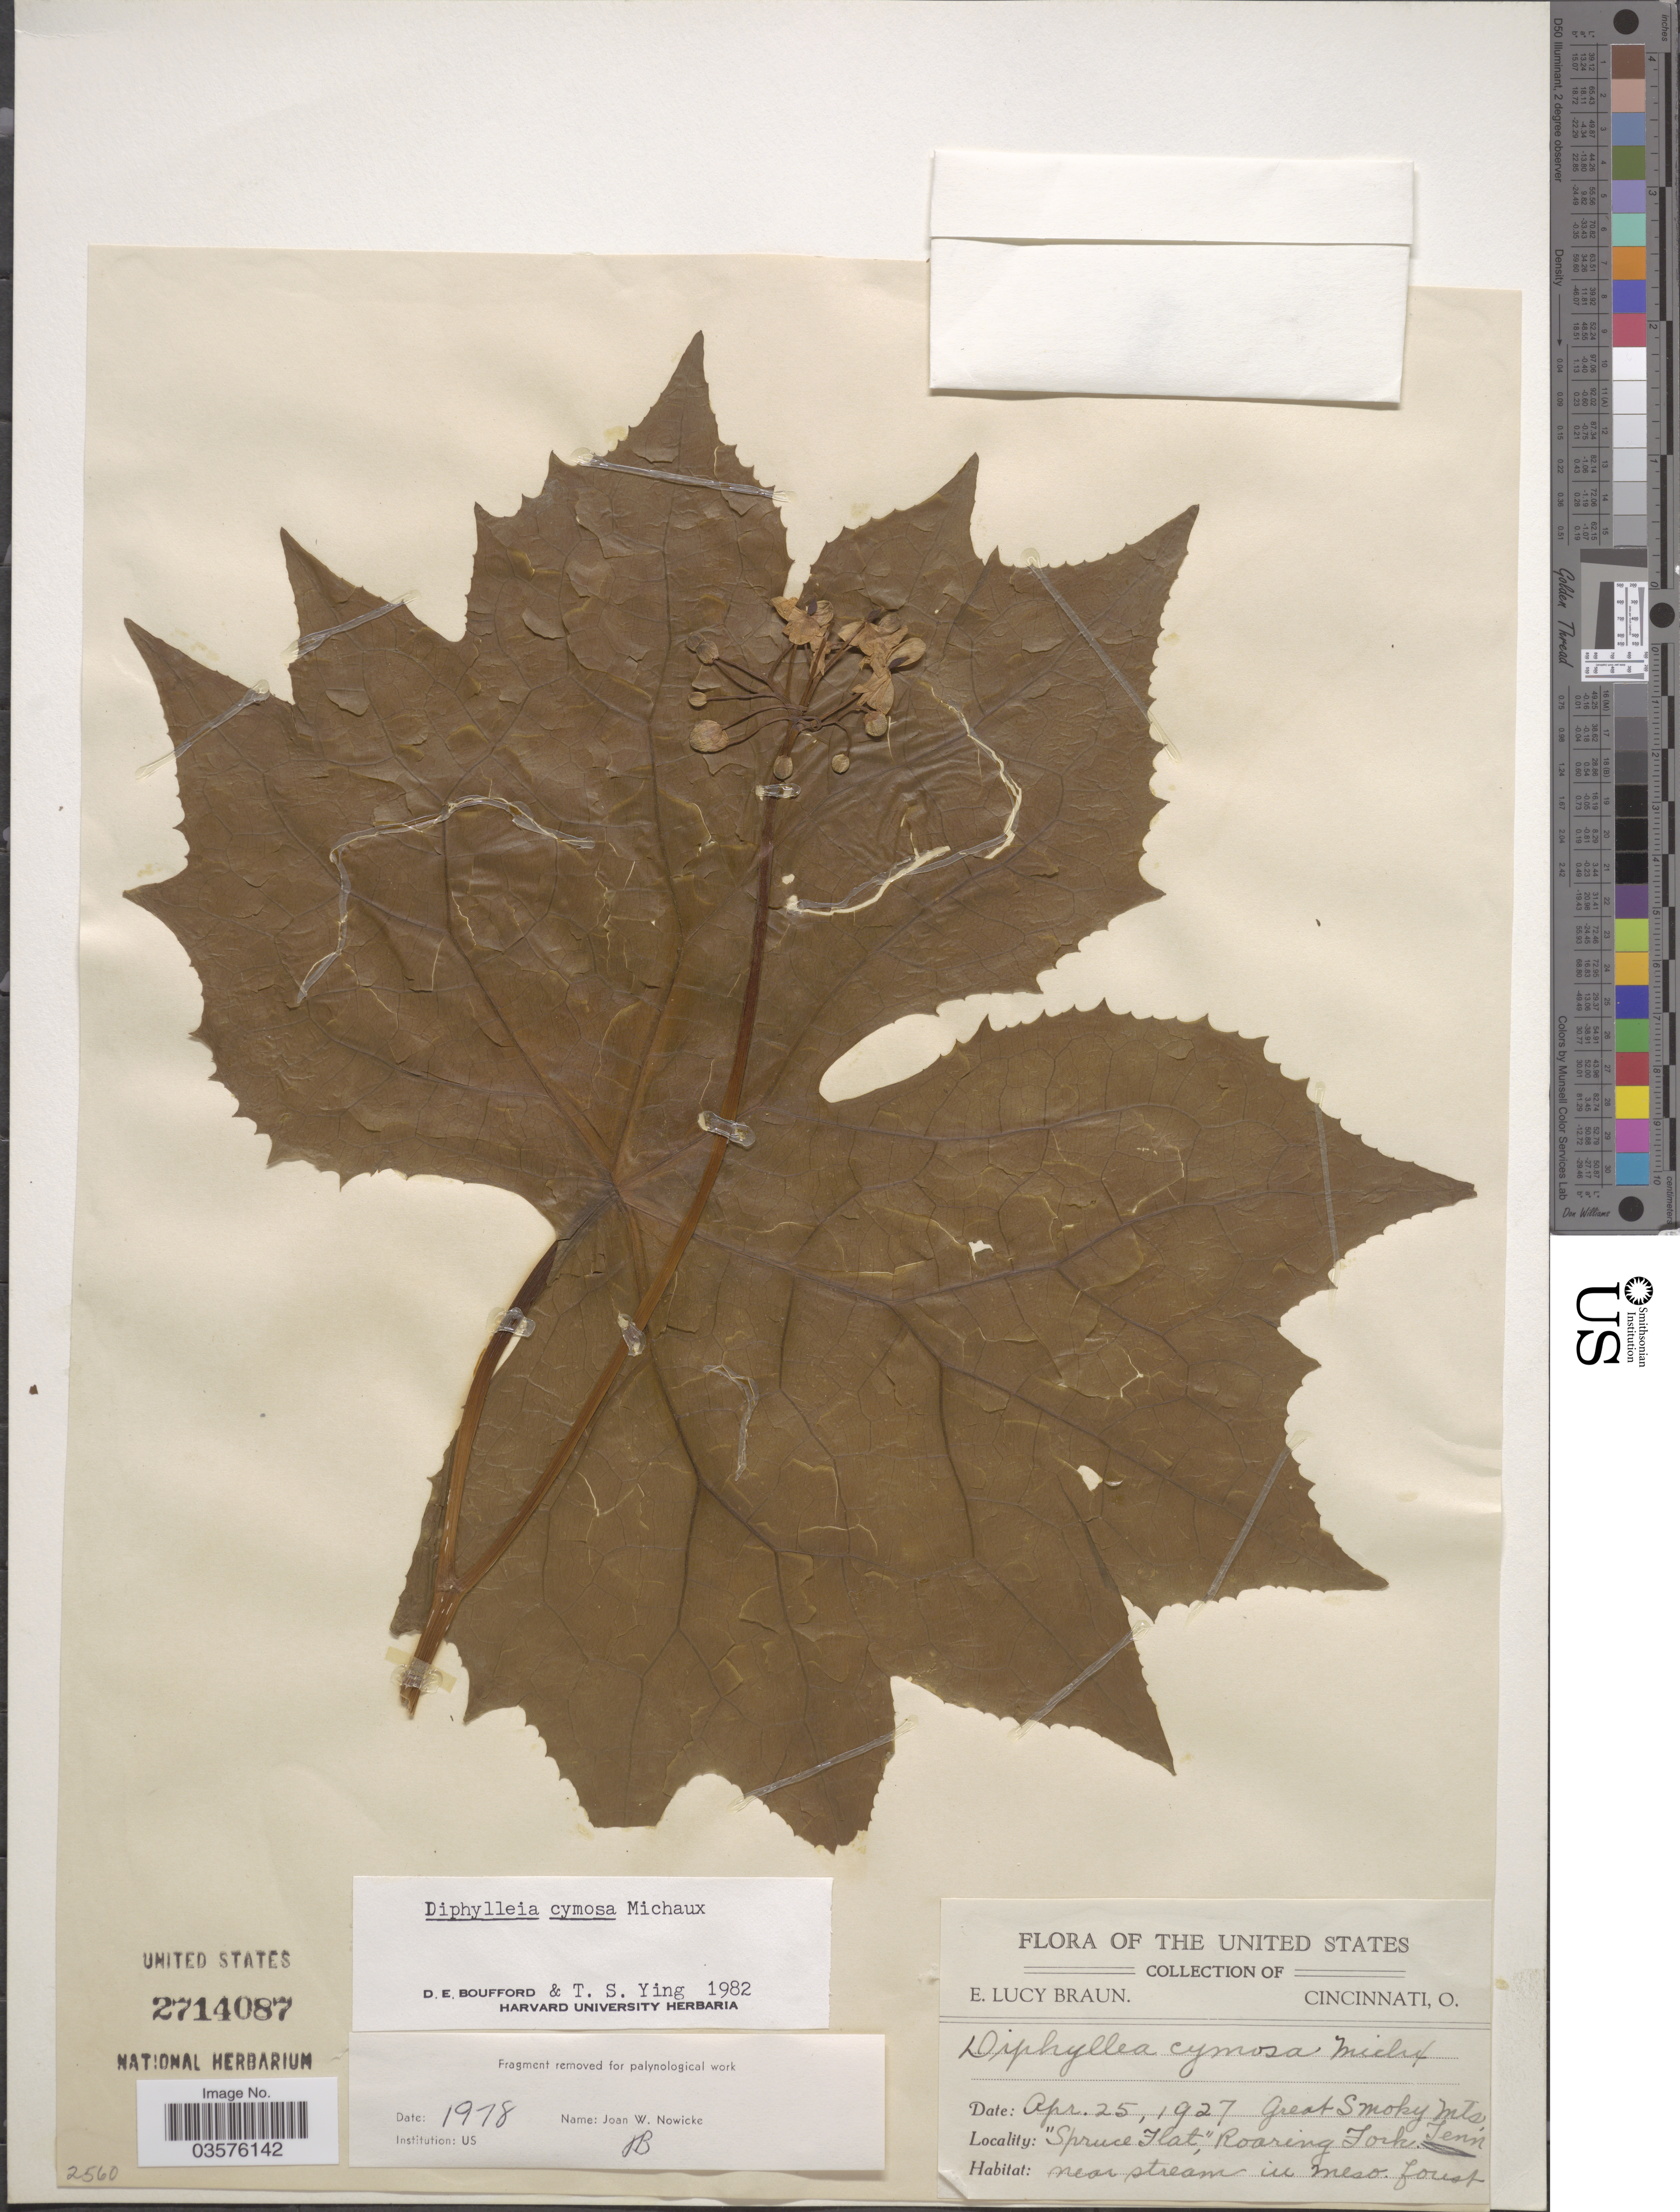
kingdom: Plantae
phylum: Tracheophyta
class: Magnoliopsida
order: Ranunculales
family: Berberidaceae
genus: Diphylleia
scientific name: Diphylleia cymosa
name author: Michx.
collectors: E. L. Braun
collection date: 1927-04-25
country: United States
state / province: Tennessee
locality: Great Smoky Mts, "Spruce Flat", Roaring Fork.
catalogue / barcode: US 2714087